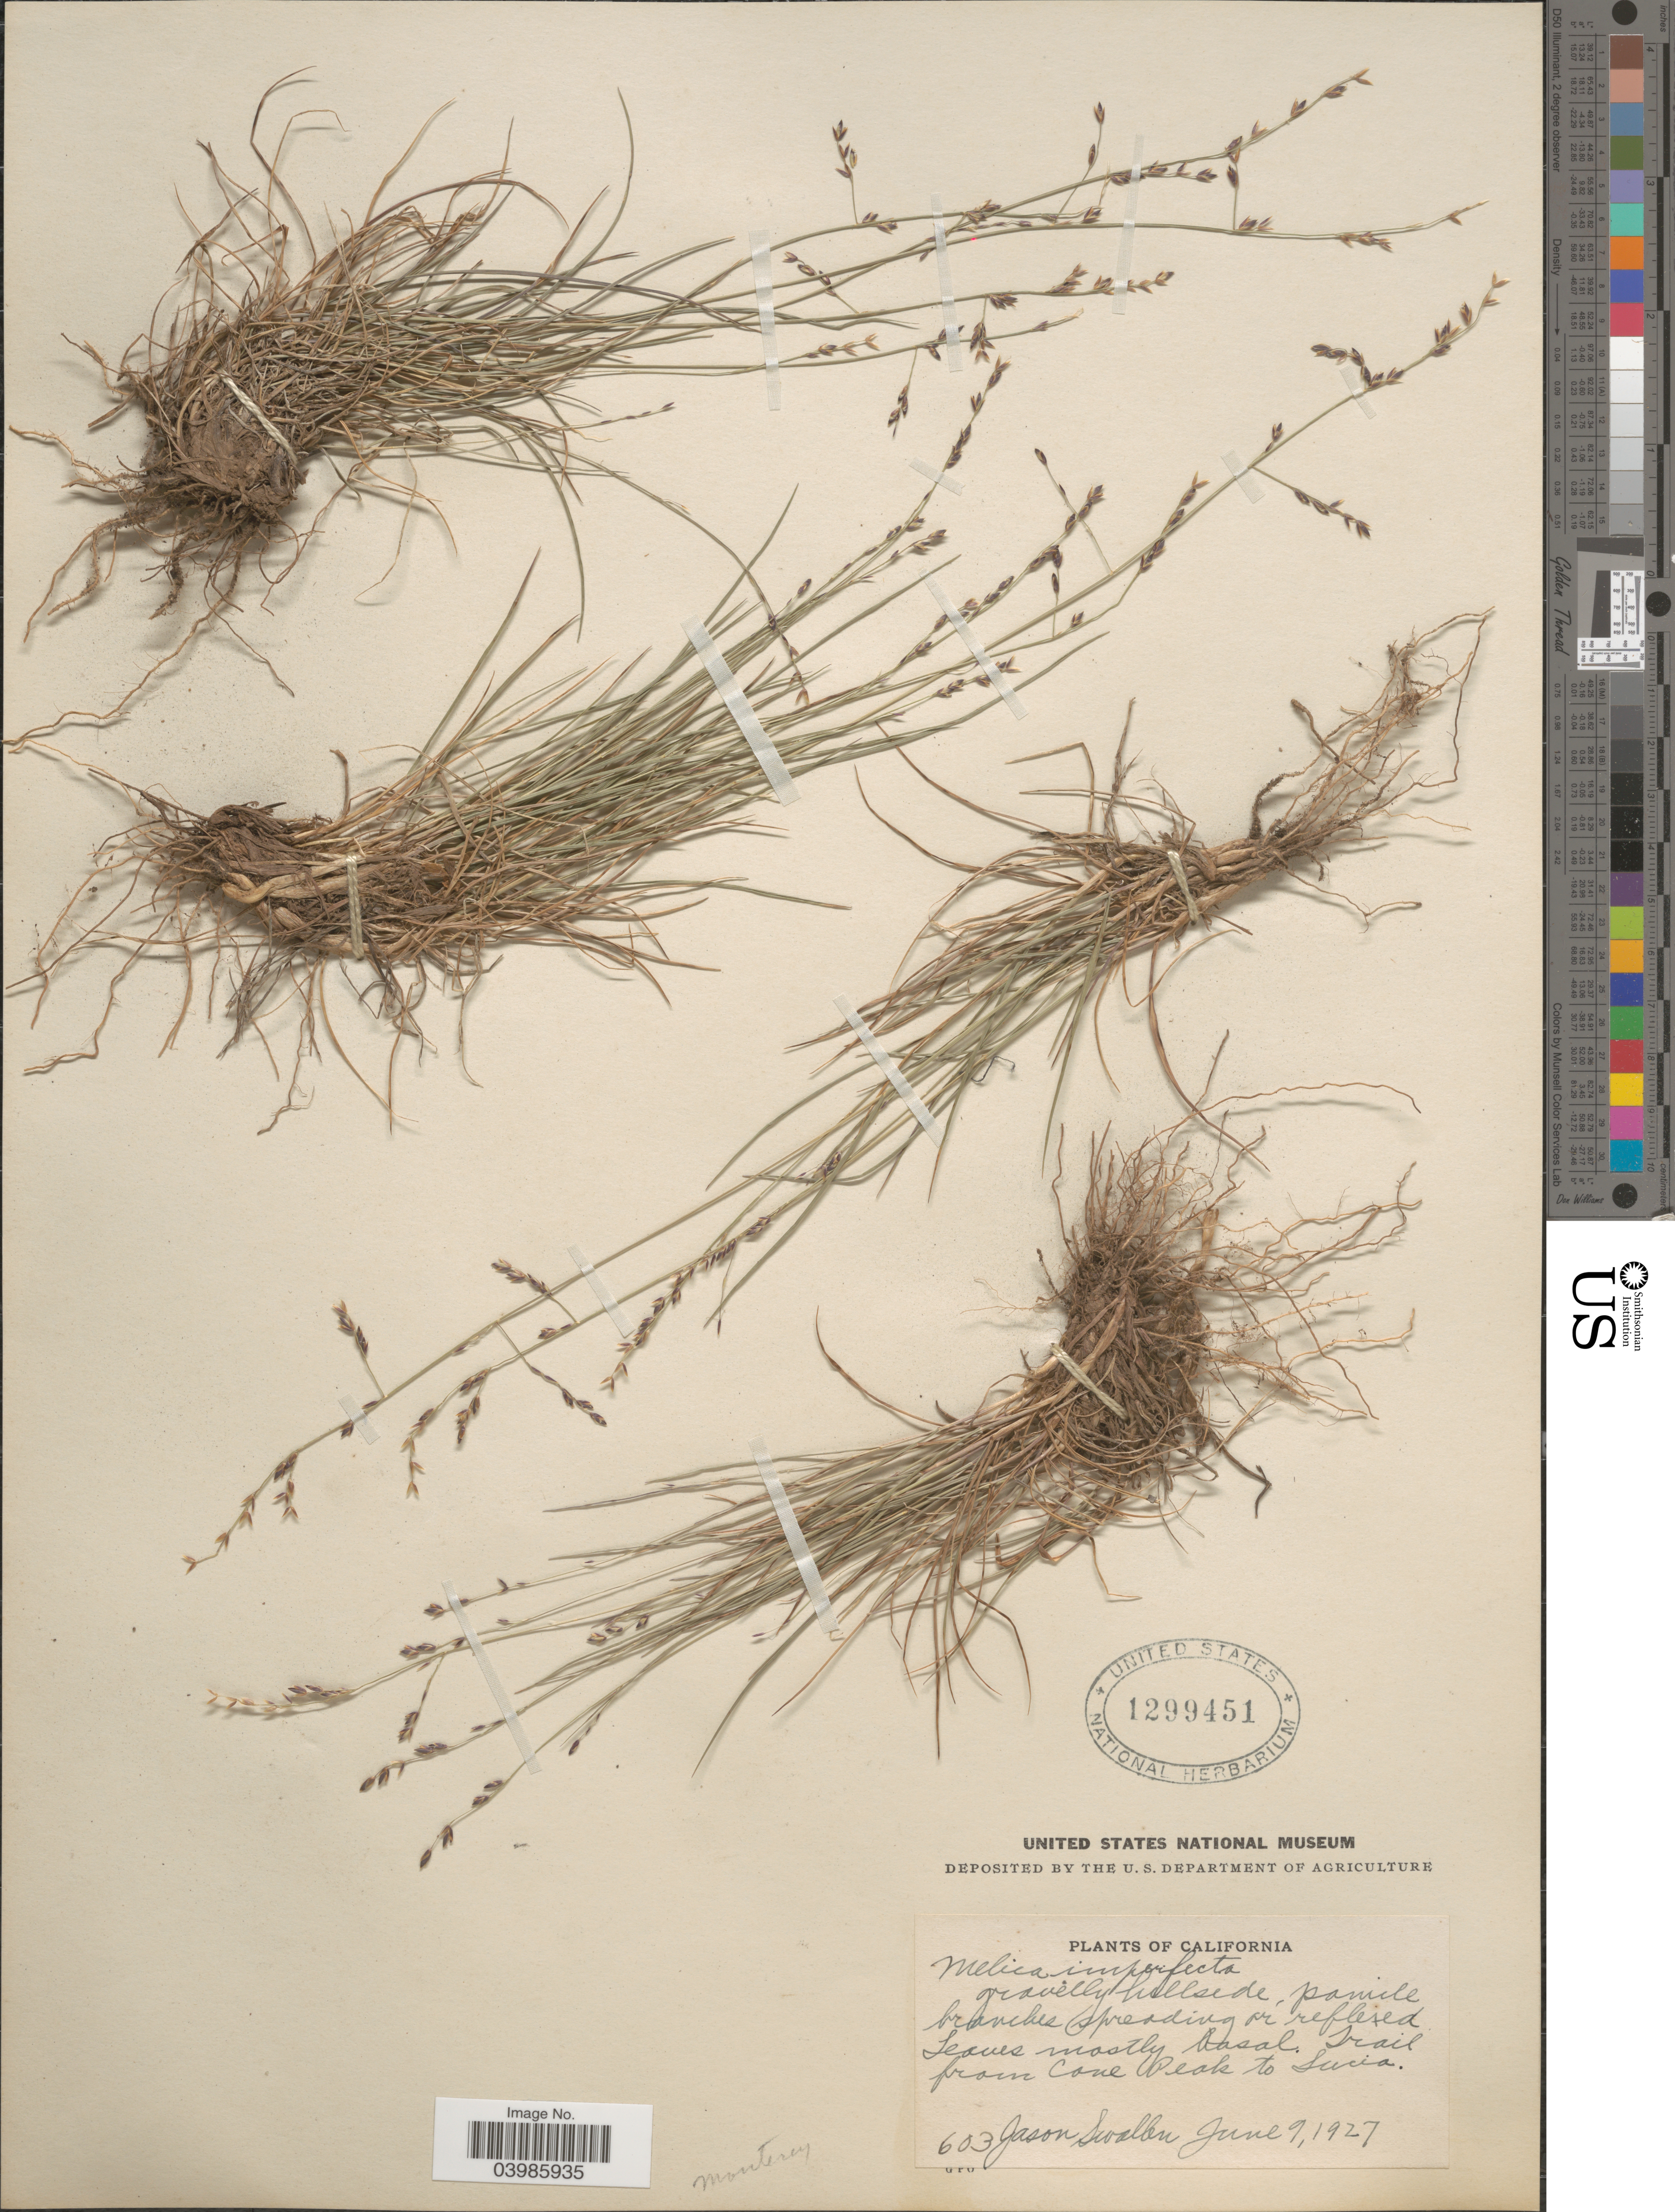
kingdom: Plantae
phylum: Tracheophyta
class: Liliopsida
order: Poales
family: Poaceae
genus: Melica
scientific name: Melica imperfecta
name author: Trin.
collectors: J. R. Swallen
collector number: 603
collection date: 1927-06-09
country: United States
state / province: California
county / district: Monterey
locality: Monterey. Trail from Cone Peak to Lucia.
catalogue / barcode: US 1299451